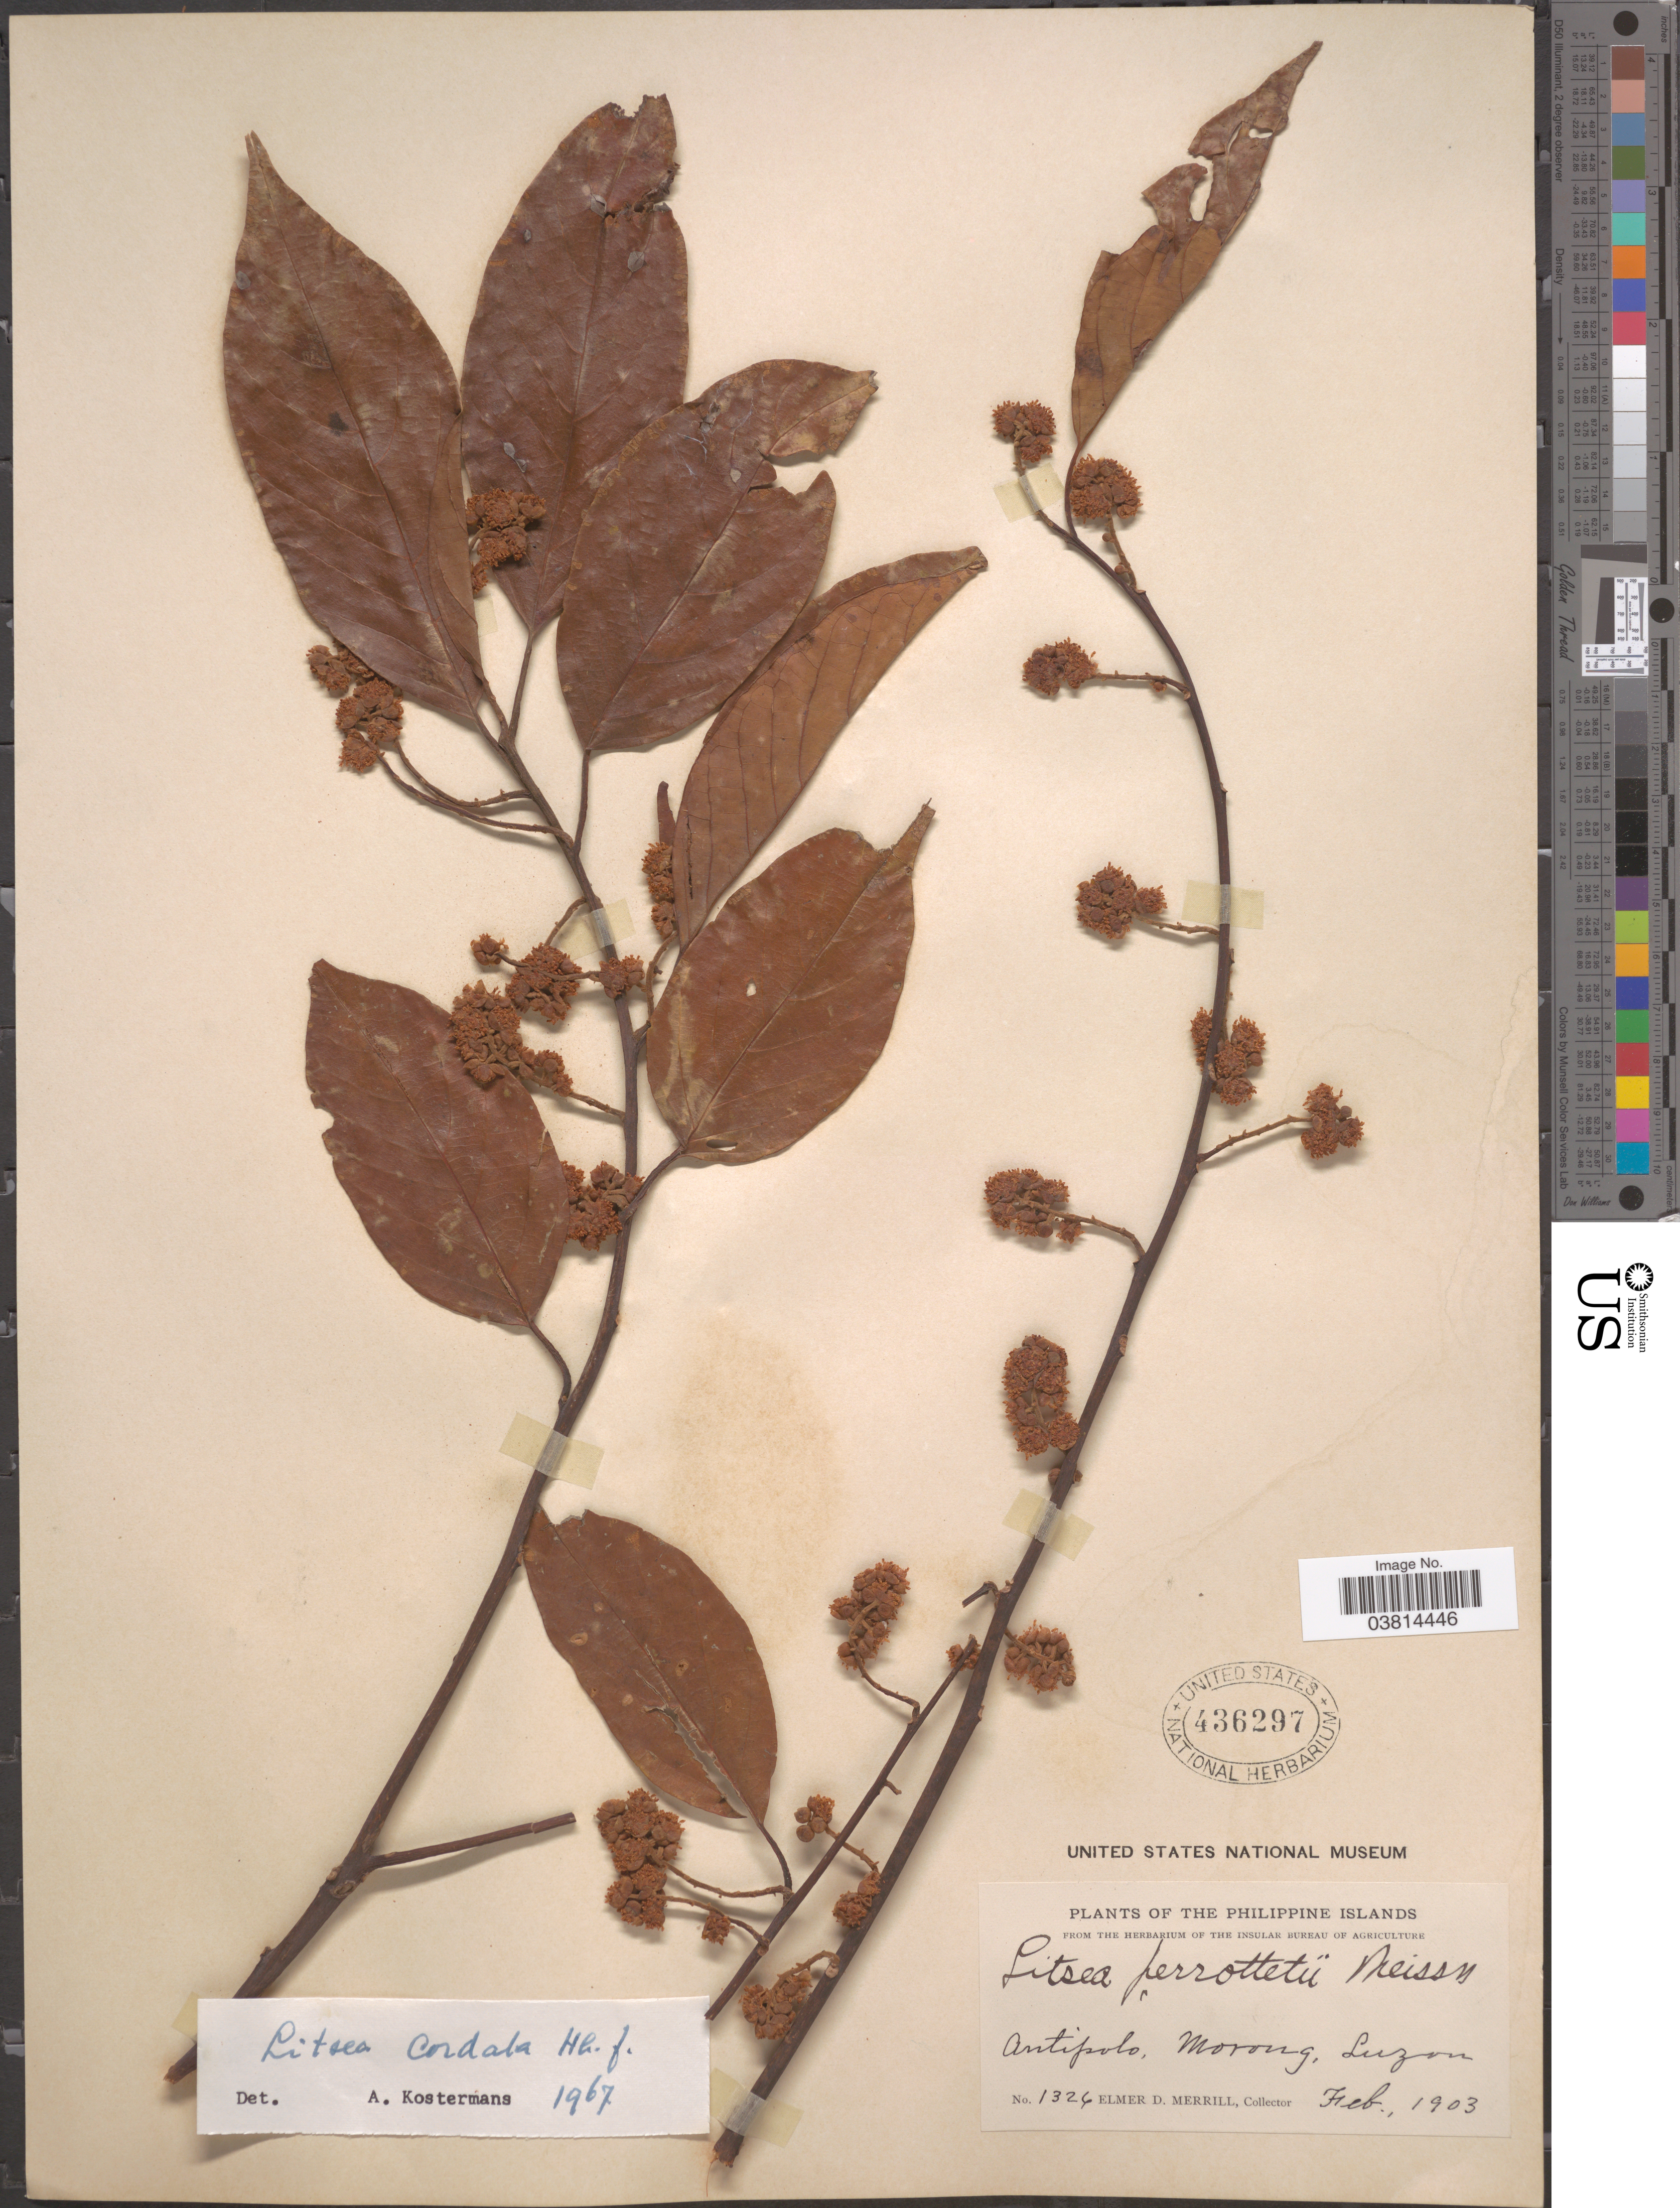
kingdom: Plantae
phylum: Tracheophyta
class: Magnoliopsida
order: Laurales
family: Lauraceae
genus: Litsea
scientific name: Litsea cordata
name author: Hook. f.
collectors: E. D. Merrill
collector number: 1326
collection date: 1903-02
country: Philippines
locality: Antipolo, Morong, Luzon.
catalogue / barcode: US 436297